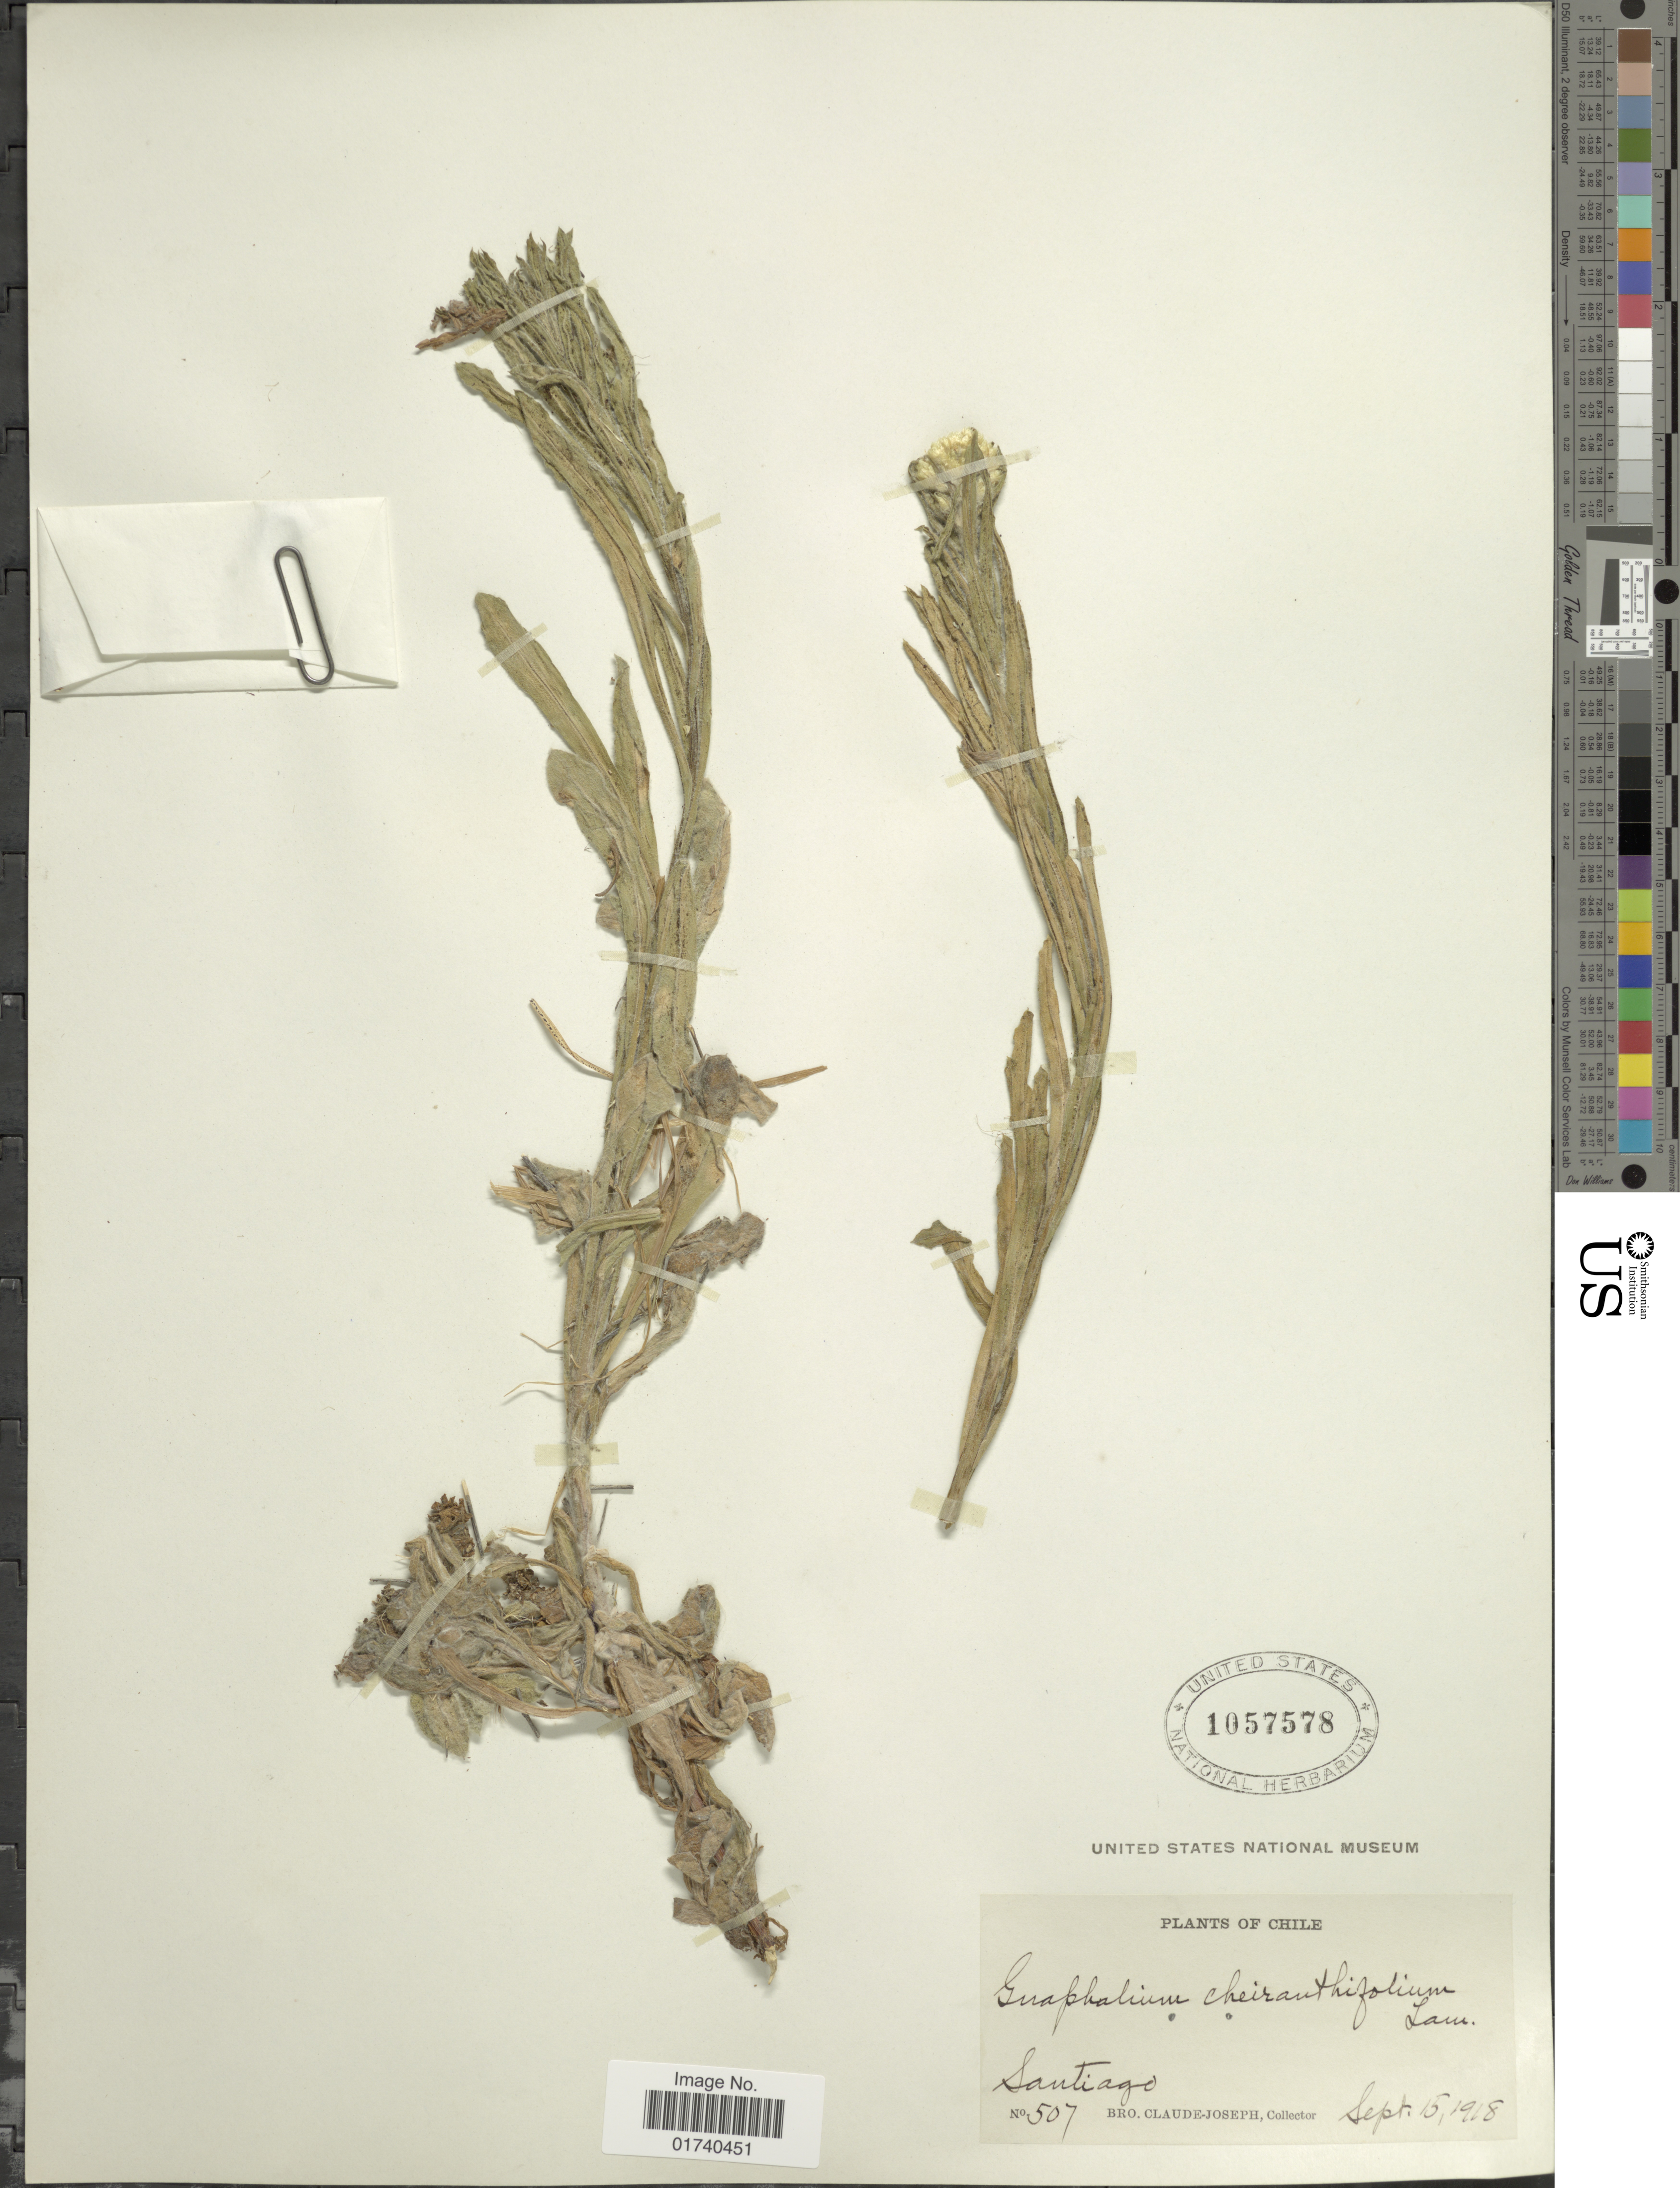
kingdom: Plantae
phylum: Tracheophyta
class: Magnoliopsida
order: Asterales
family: Asteraceae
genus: Pseudognaphalium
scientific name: Pseudognaphalium cheiranthifolium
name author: (Lam.) Hilliard & B.L. Burtt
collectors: Bro. Claude-Joseph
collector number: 507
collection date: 1918-09-15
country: Chile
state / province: Región Metropolitana (RM)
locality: Santiago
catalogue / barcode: US 1057578